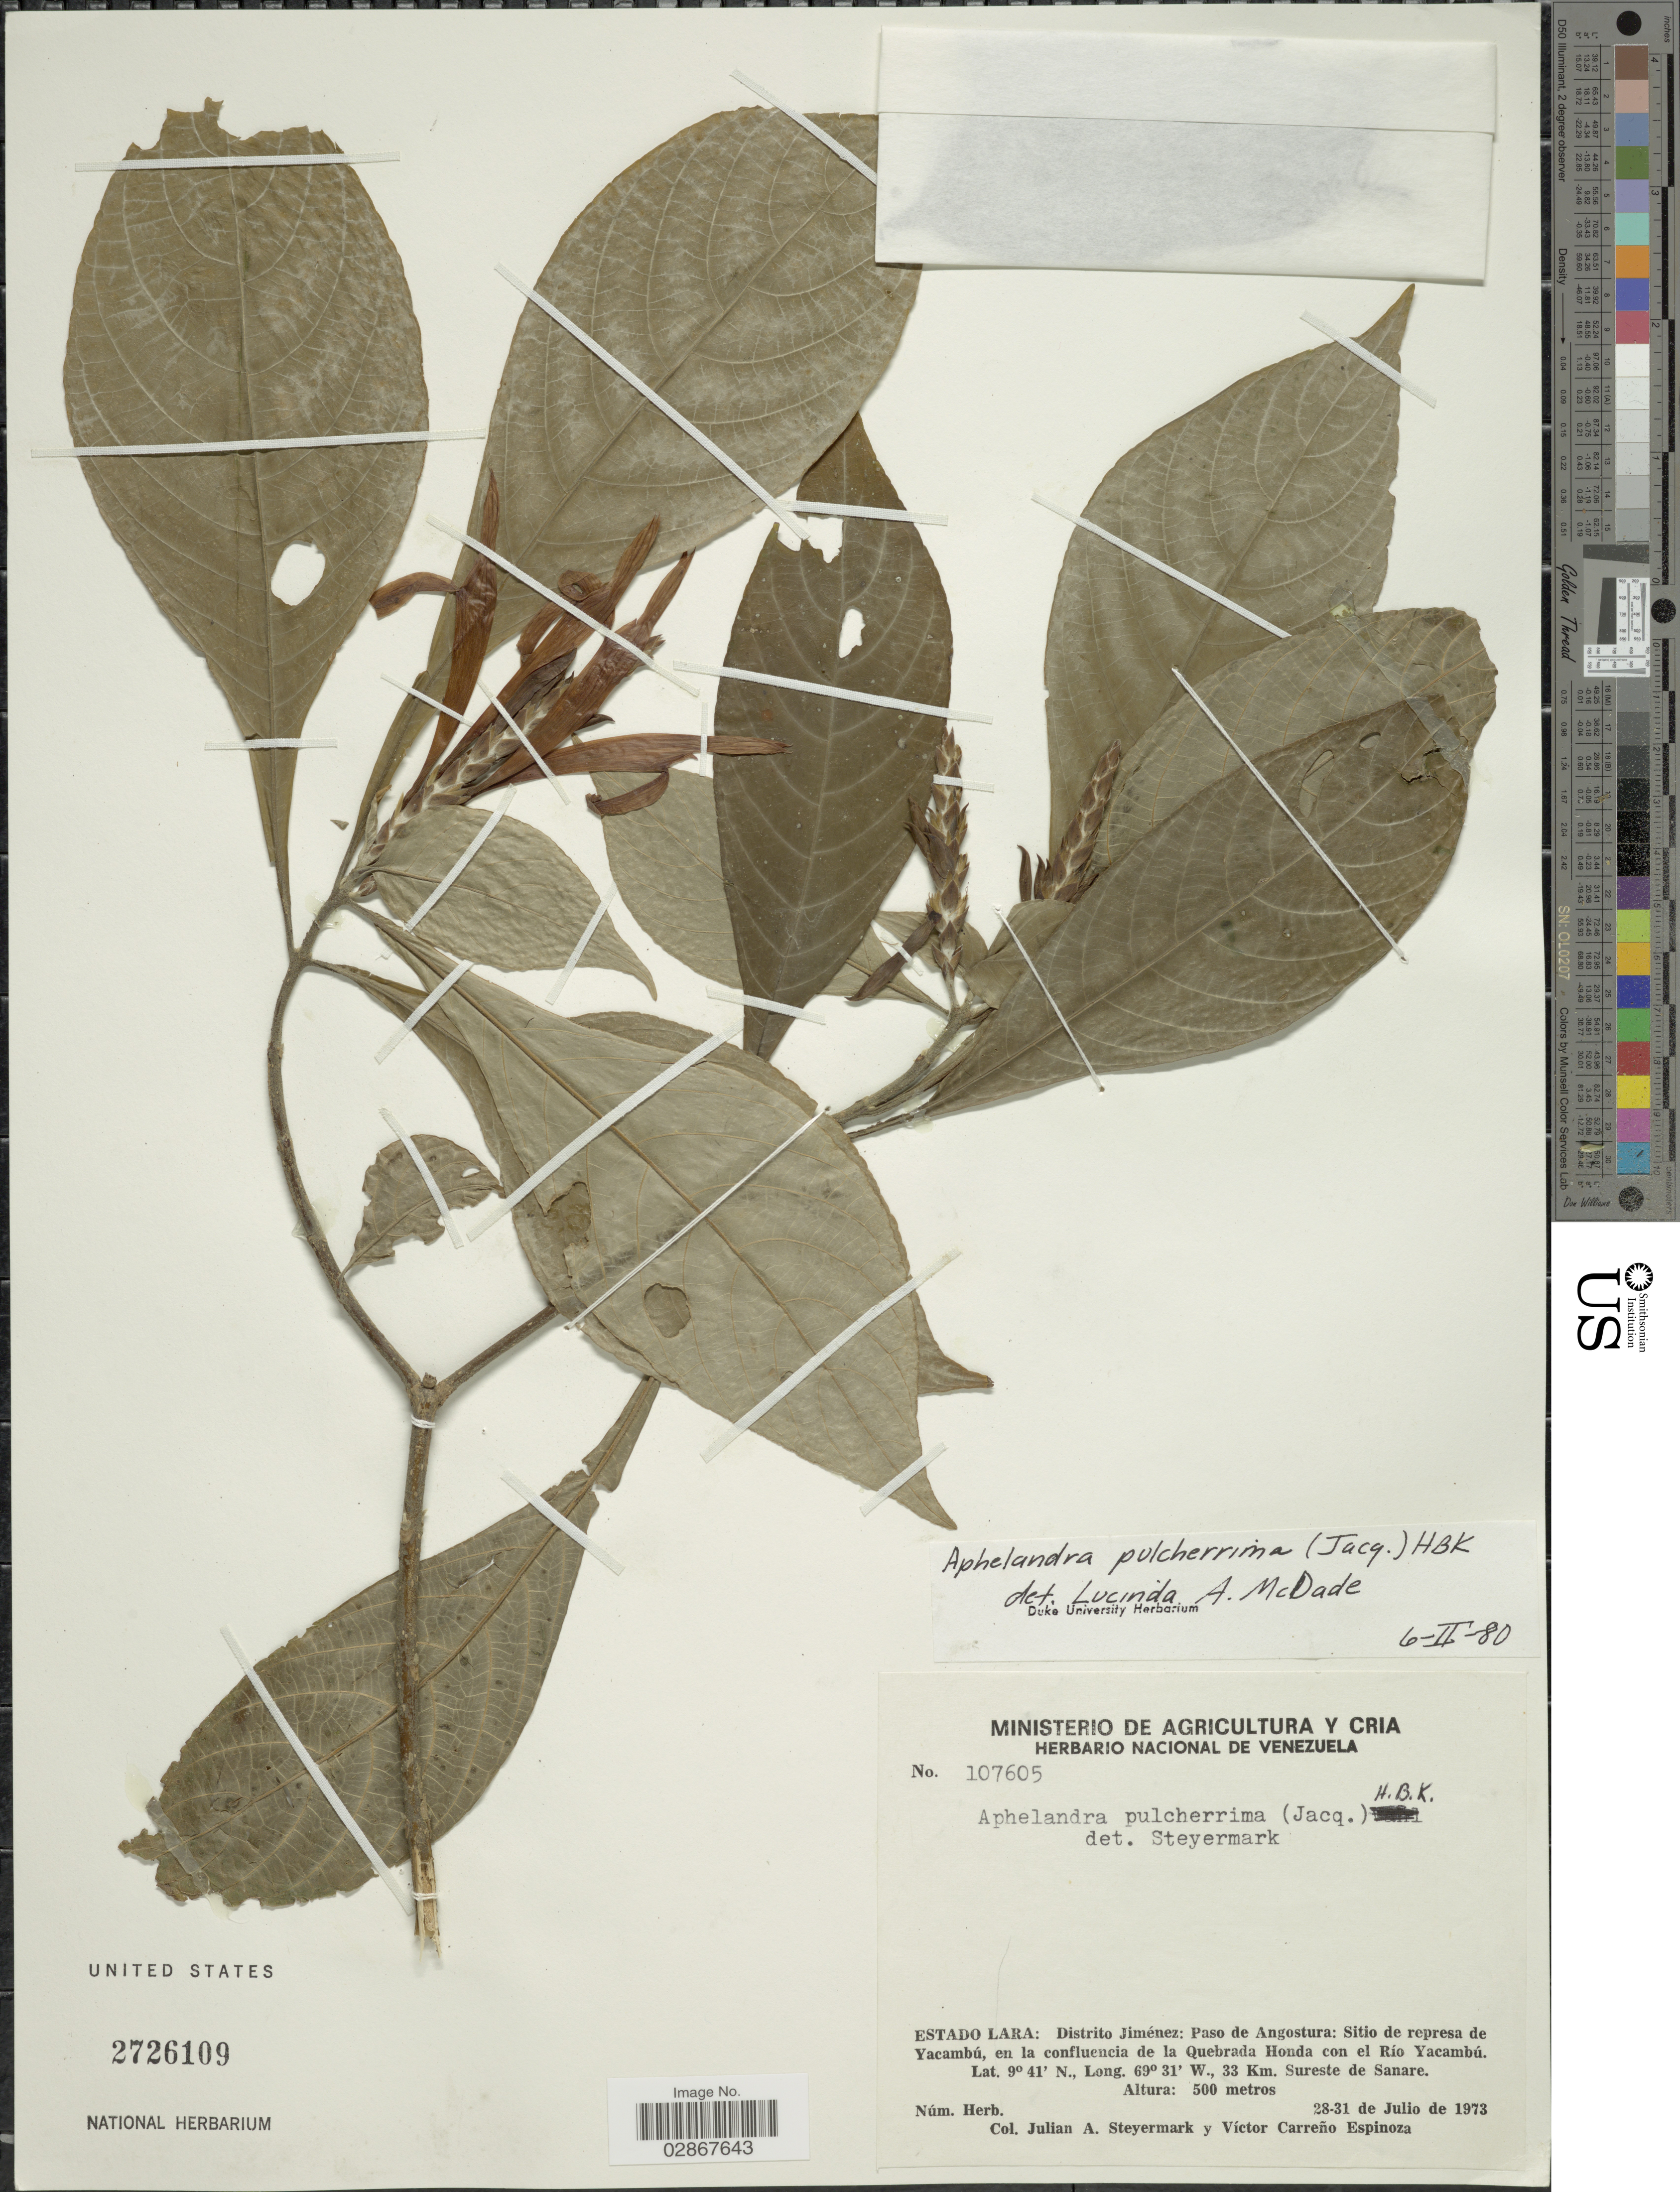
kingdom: Plantae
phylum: Tracheophyta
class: Magnoliopsida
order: Lamiales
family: Acanthaceae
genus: Aphelandra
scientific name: Aphelandra pulcherrima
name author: (Jacq.) Kunth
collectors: J. Steyermark & V. Carreño E.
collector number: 107605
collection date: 1973-07-28/1973-07-31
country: Venezuela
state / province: Lara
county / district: Jiménez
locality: Distrito Jiménez: Paso de Angostura: Sitio de represa de Yacambú, en la confluencia de la Quebrada Honda con el Río Yacambú, 33 km. Sureste de Sanare.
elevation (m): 500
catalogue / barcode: US 2726109